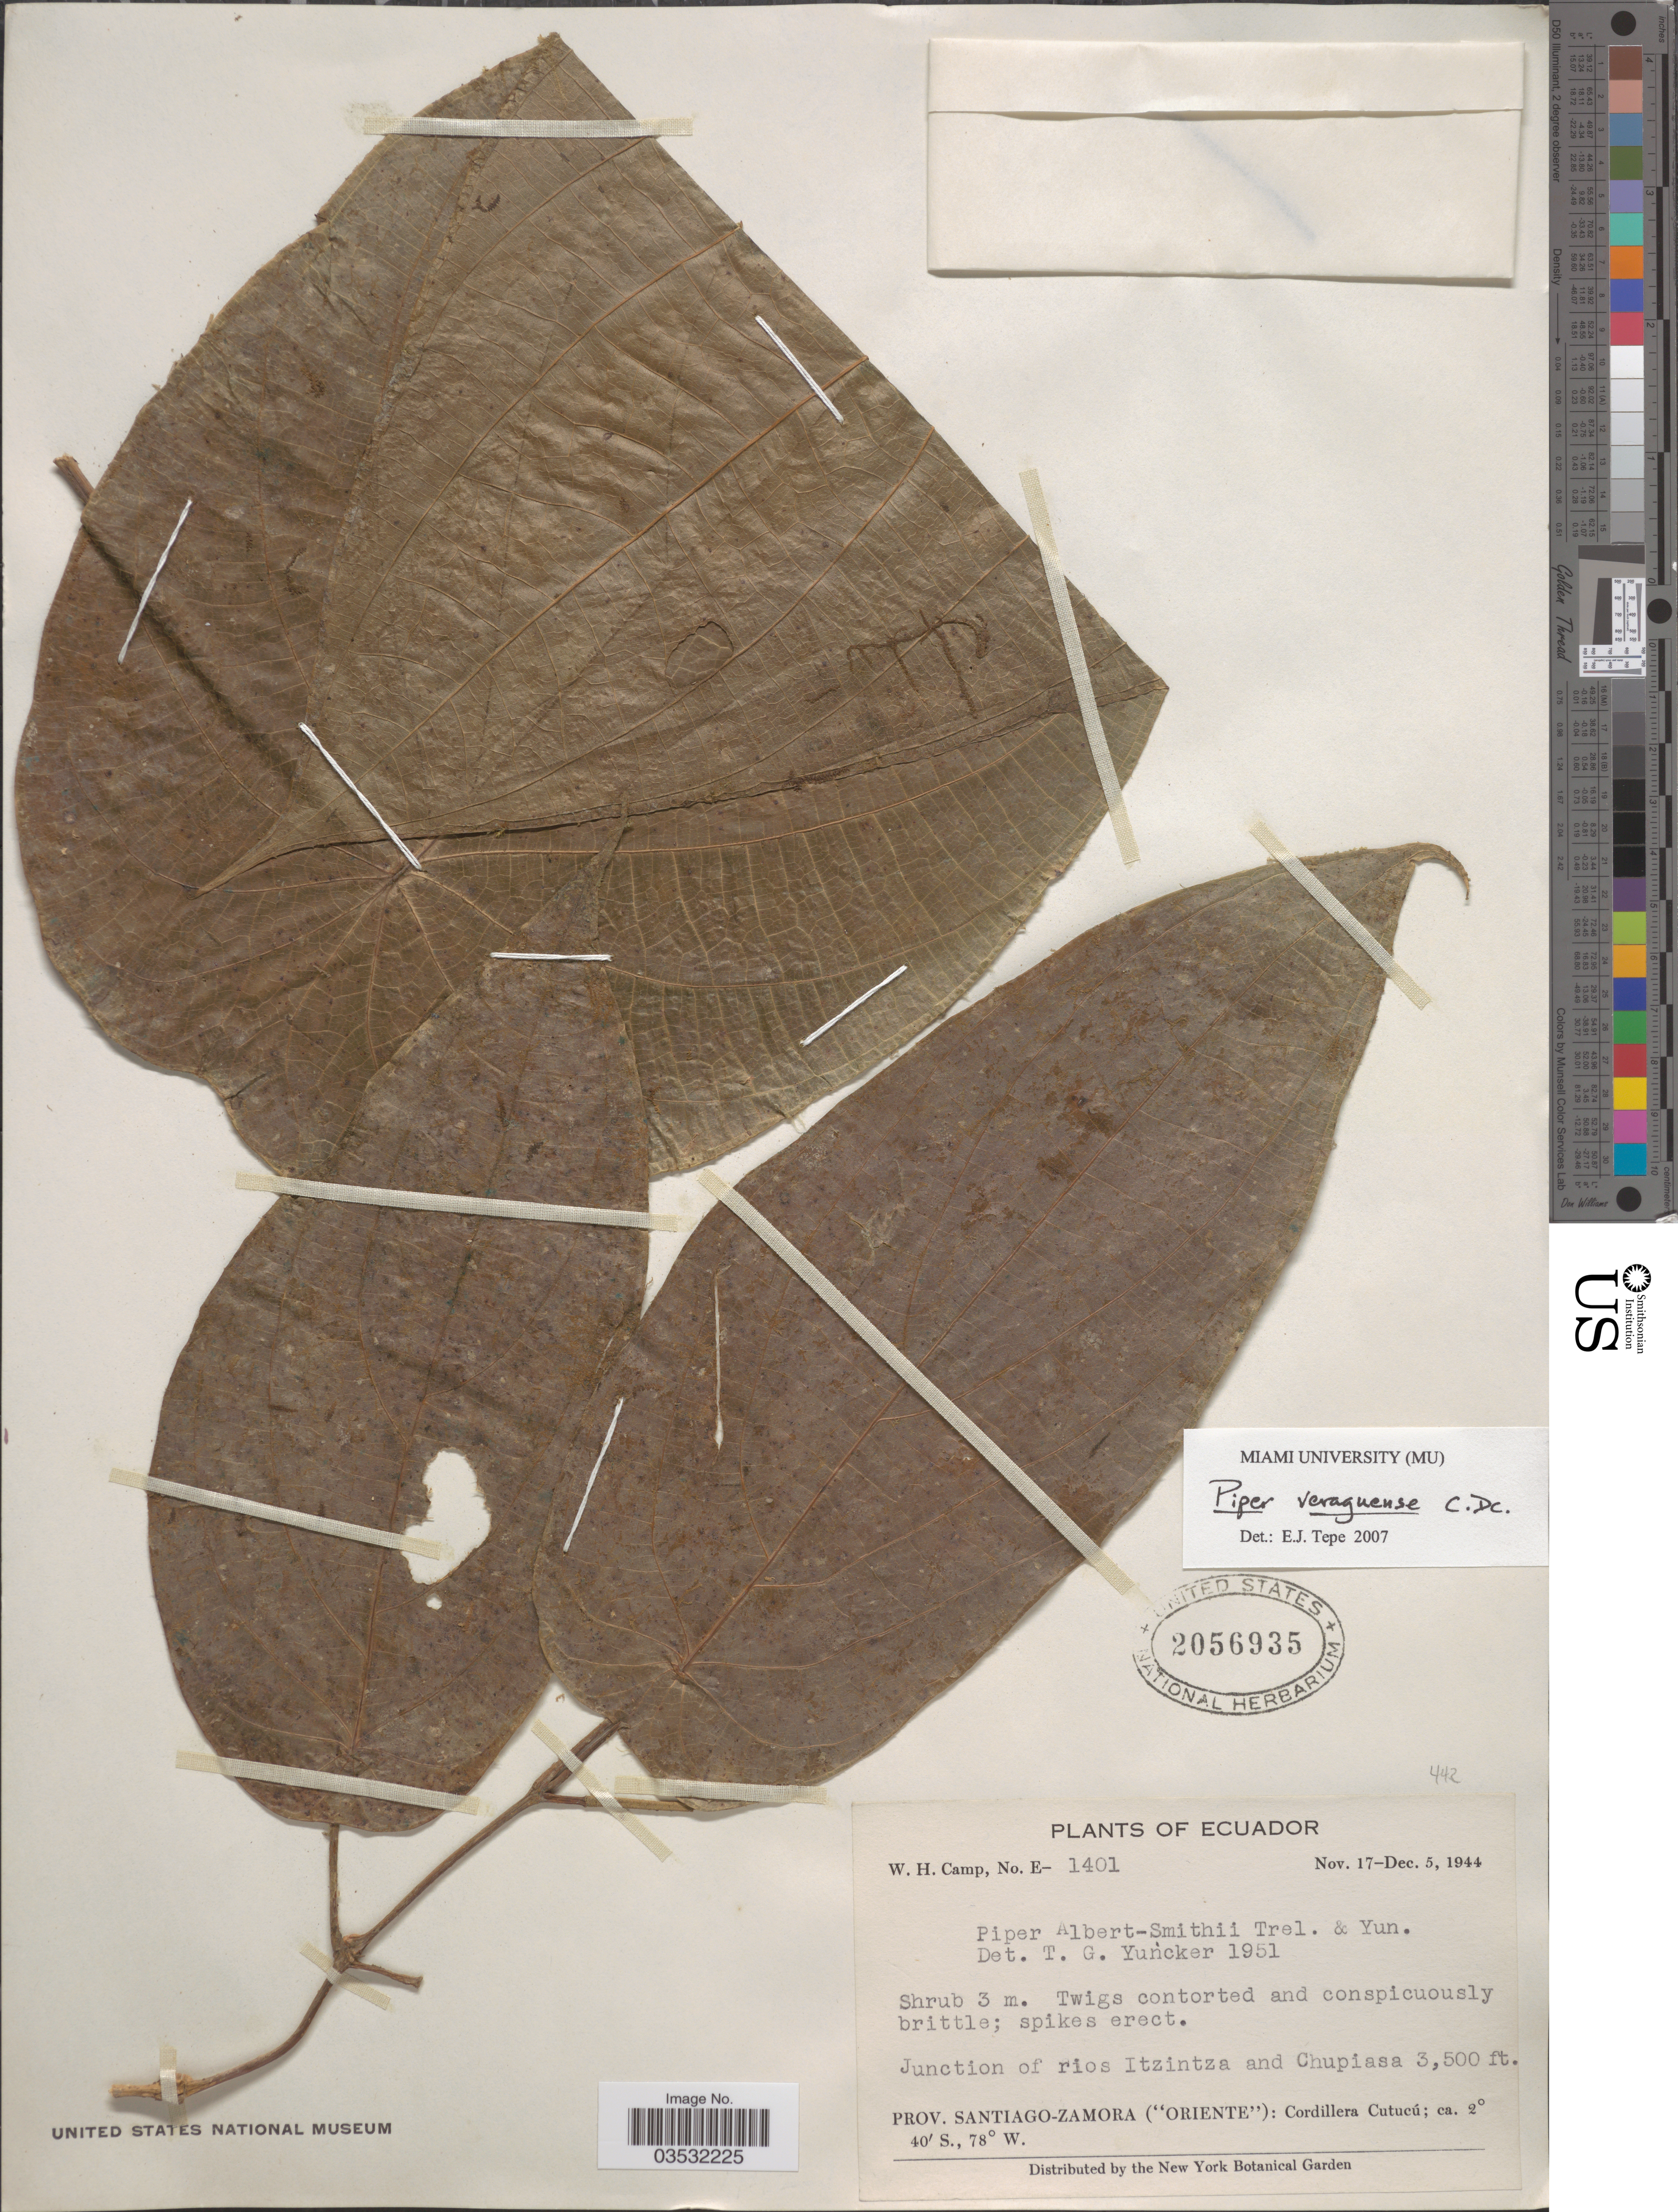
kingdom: Plantae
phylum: Tracheophyta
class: Magnoliopsida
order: Piperales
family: Piperaceae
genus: Piper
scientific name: Piper veraguense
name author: C. DC.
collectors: W. H. Camp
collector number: E-1401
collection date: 1944-11-17/1944-12-05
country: Ecuador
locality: Junction of rios Itzintza and Chupiasa. Prov. Santiago-Zamora ('Oriente'): Cordillera Cutucú.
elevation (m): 1067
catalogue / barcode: US 2056935